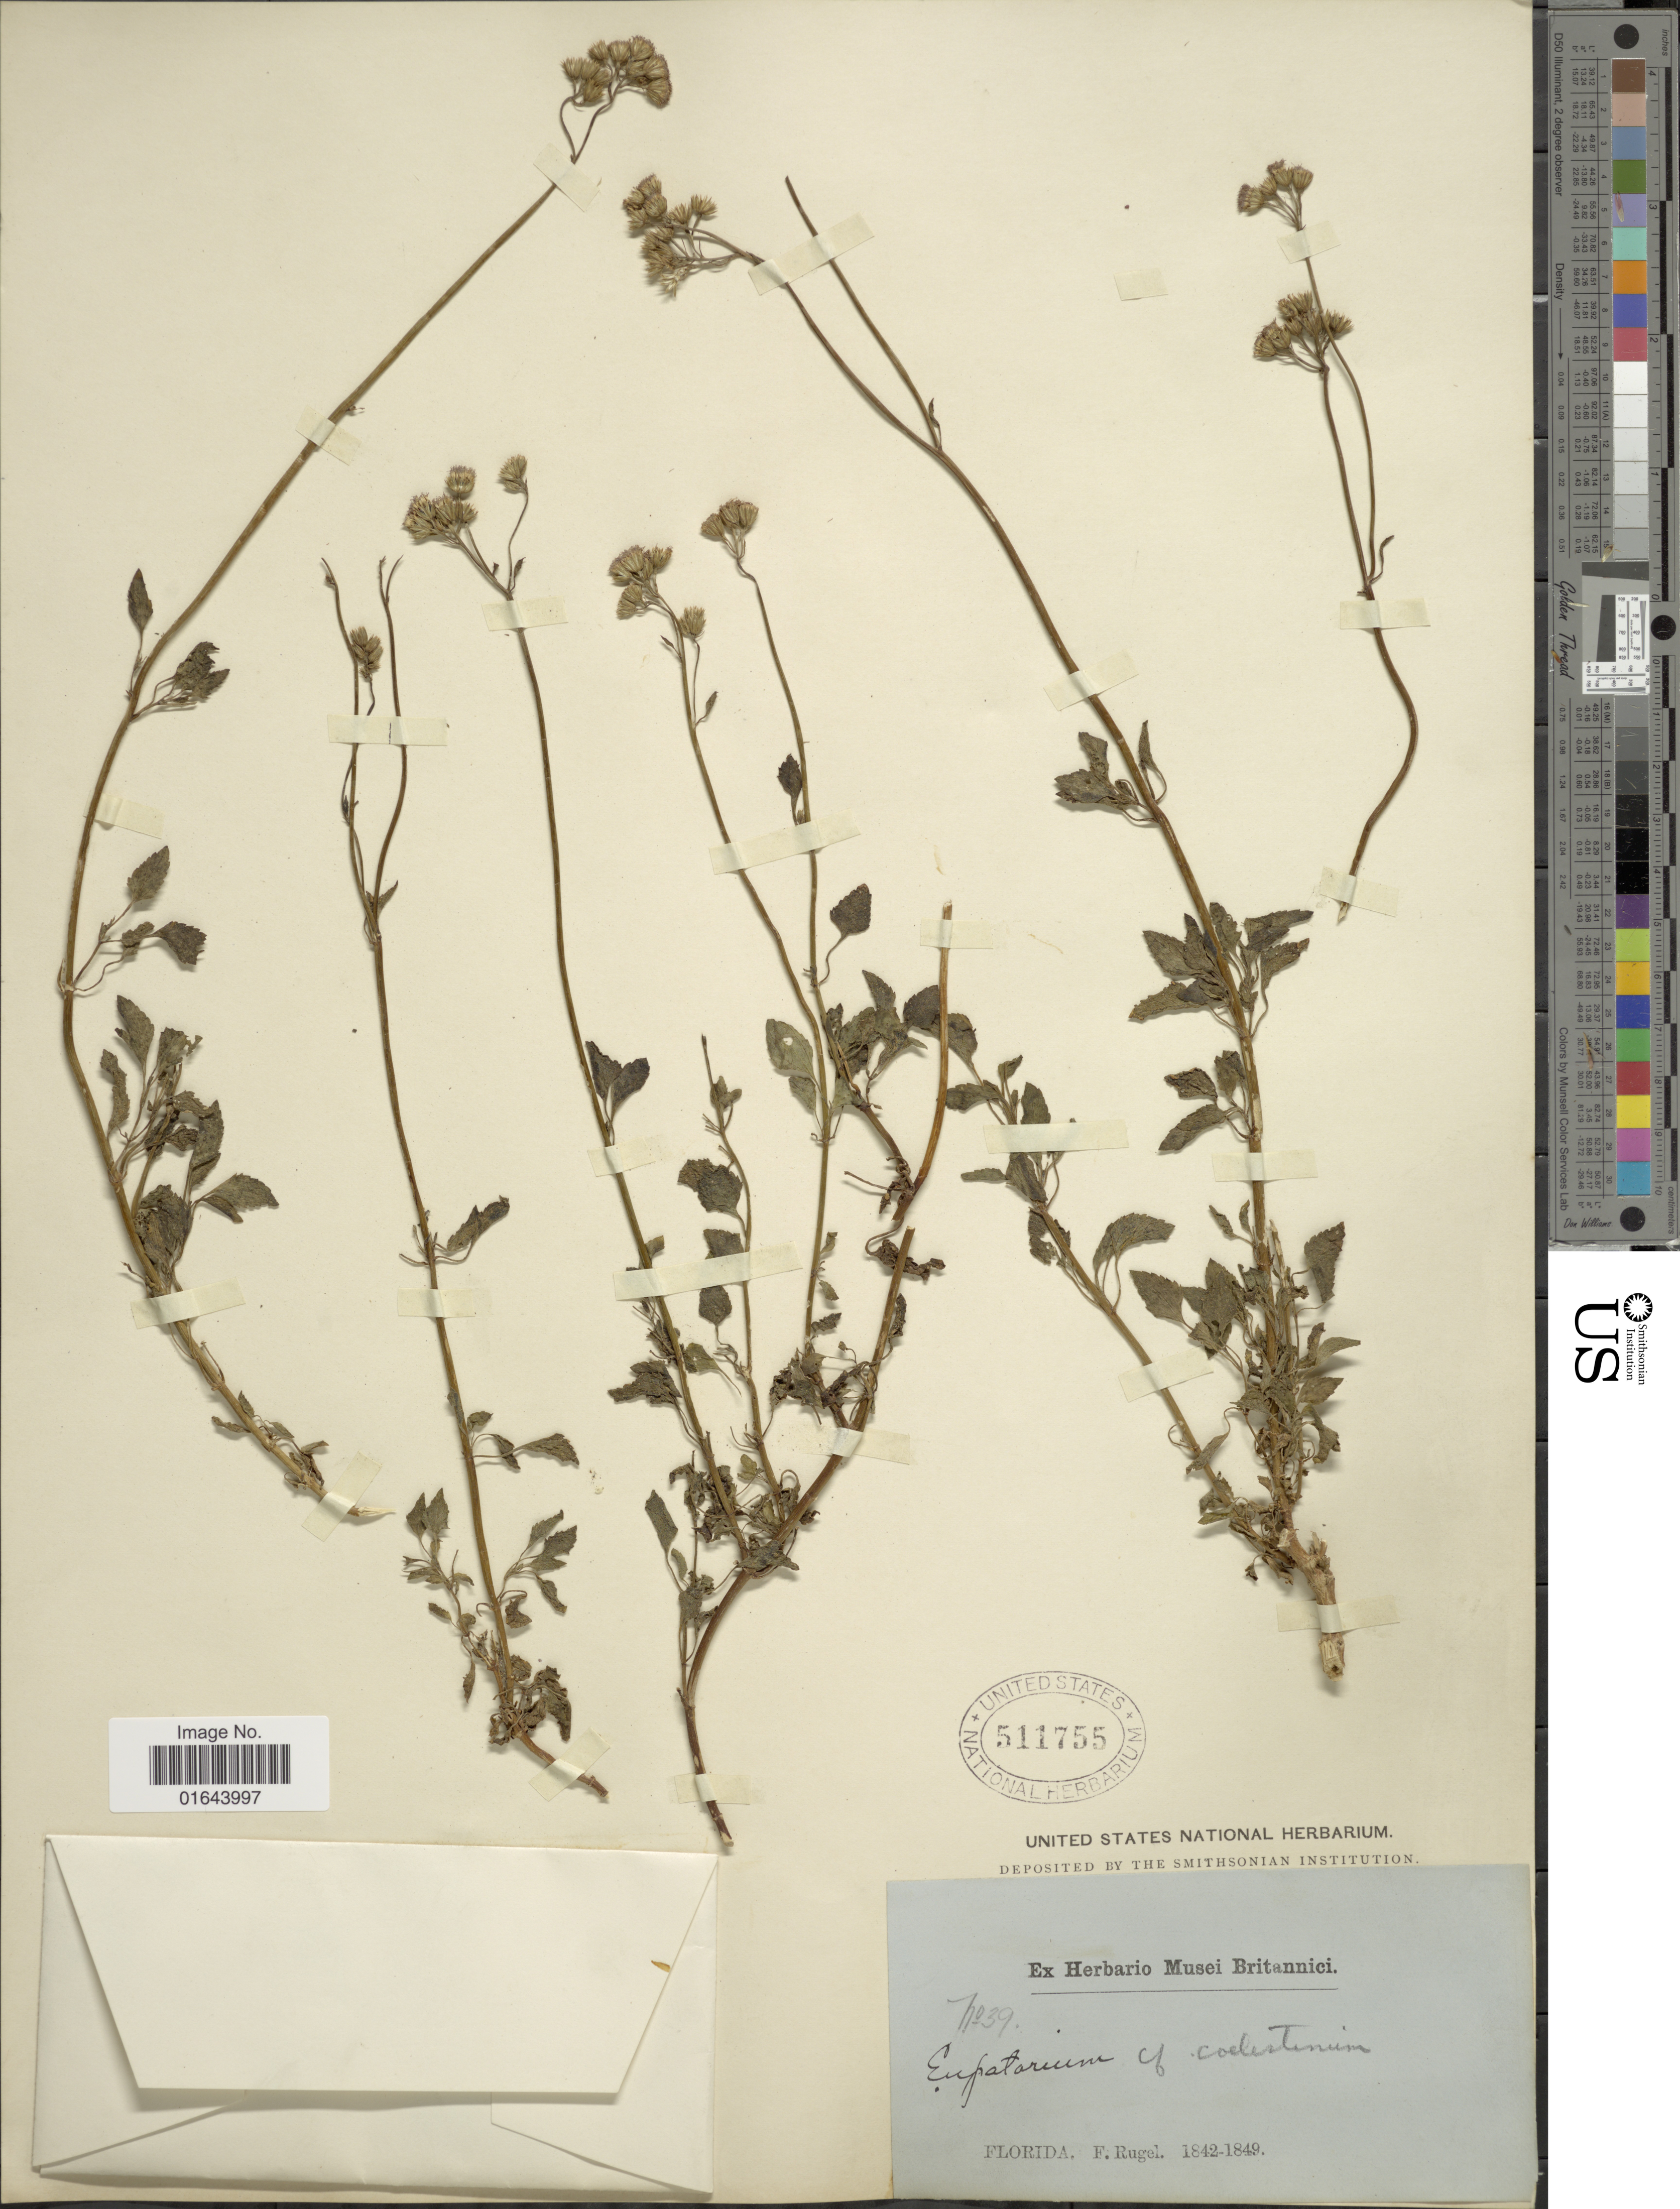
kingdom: Plantae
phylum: Tracheophyta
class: Magnoliopsida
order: Asterales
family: Asteraceae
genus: Conoclinium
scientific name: Conoclinium coelestinum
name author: (L.) DC.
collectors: F. Rugel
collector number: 39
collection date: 1842/1849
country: United States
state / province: Florida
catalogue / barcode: US 511755